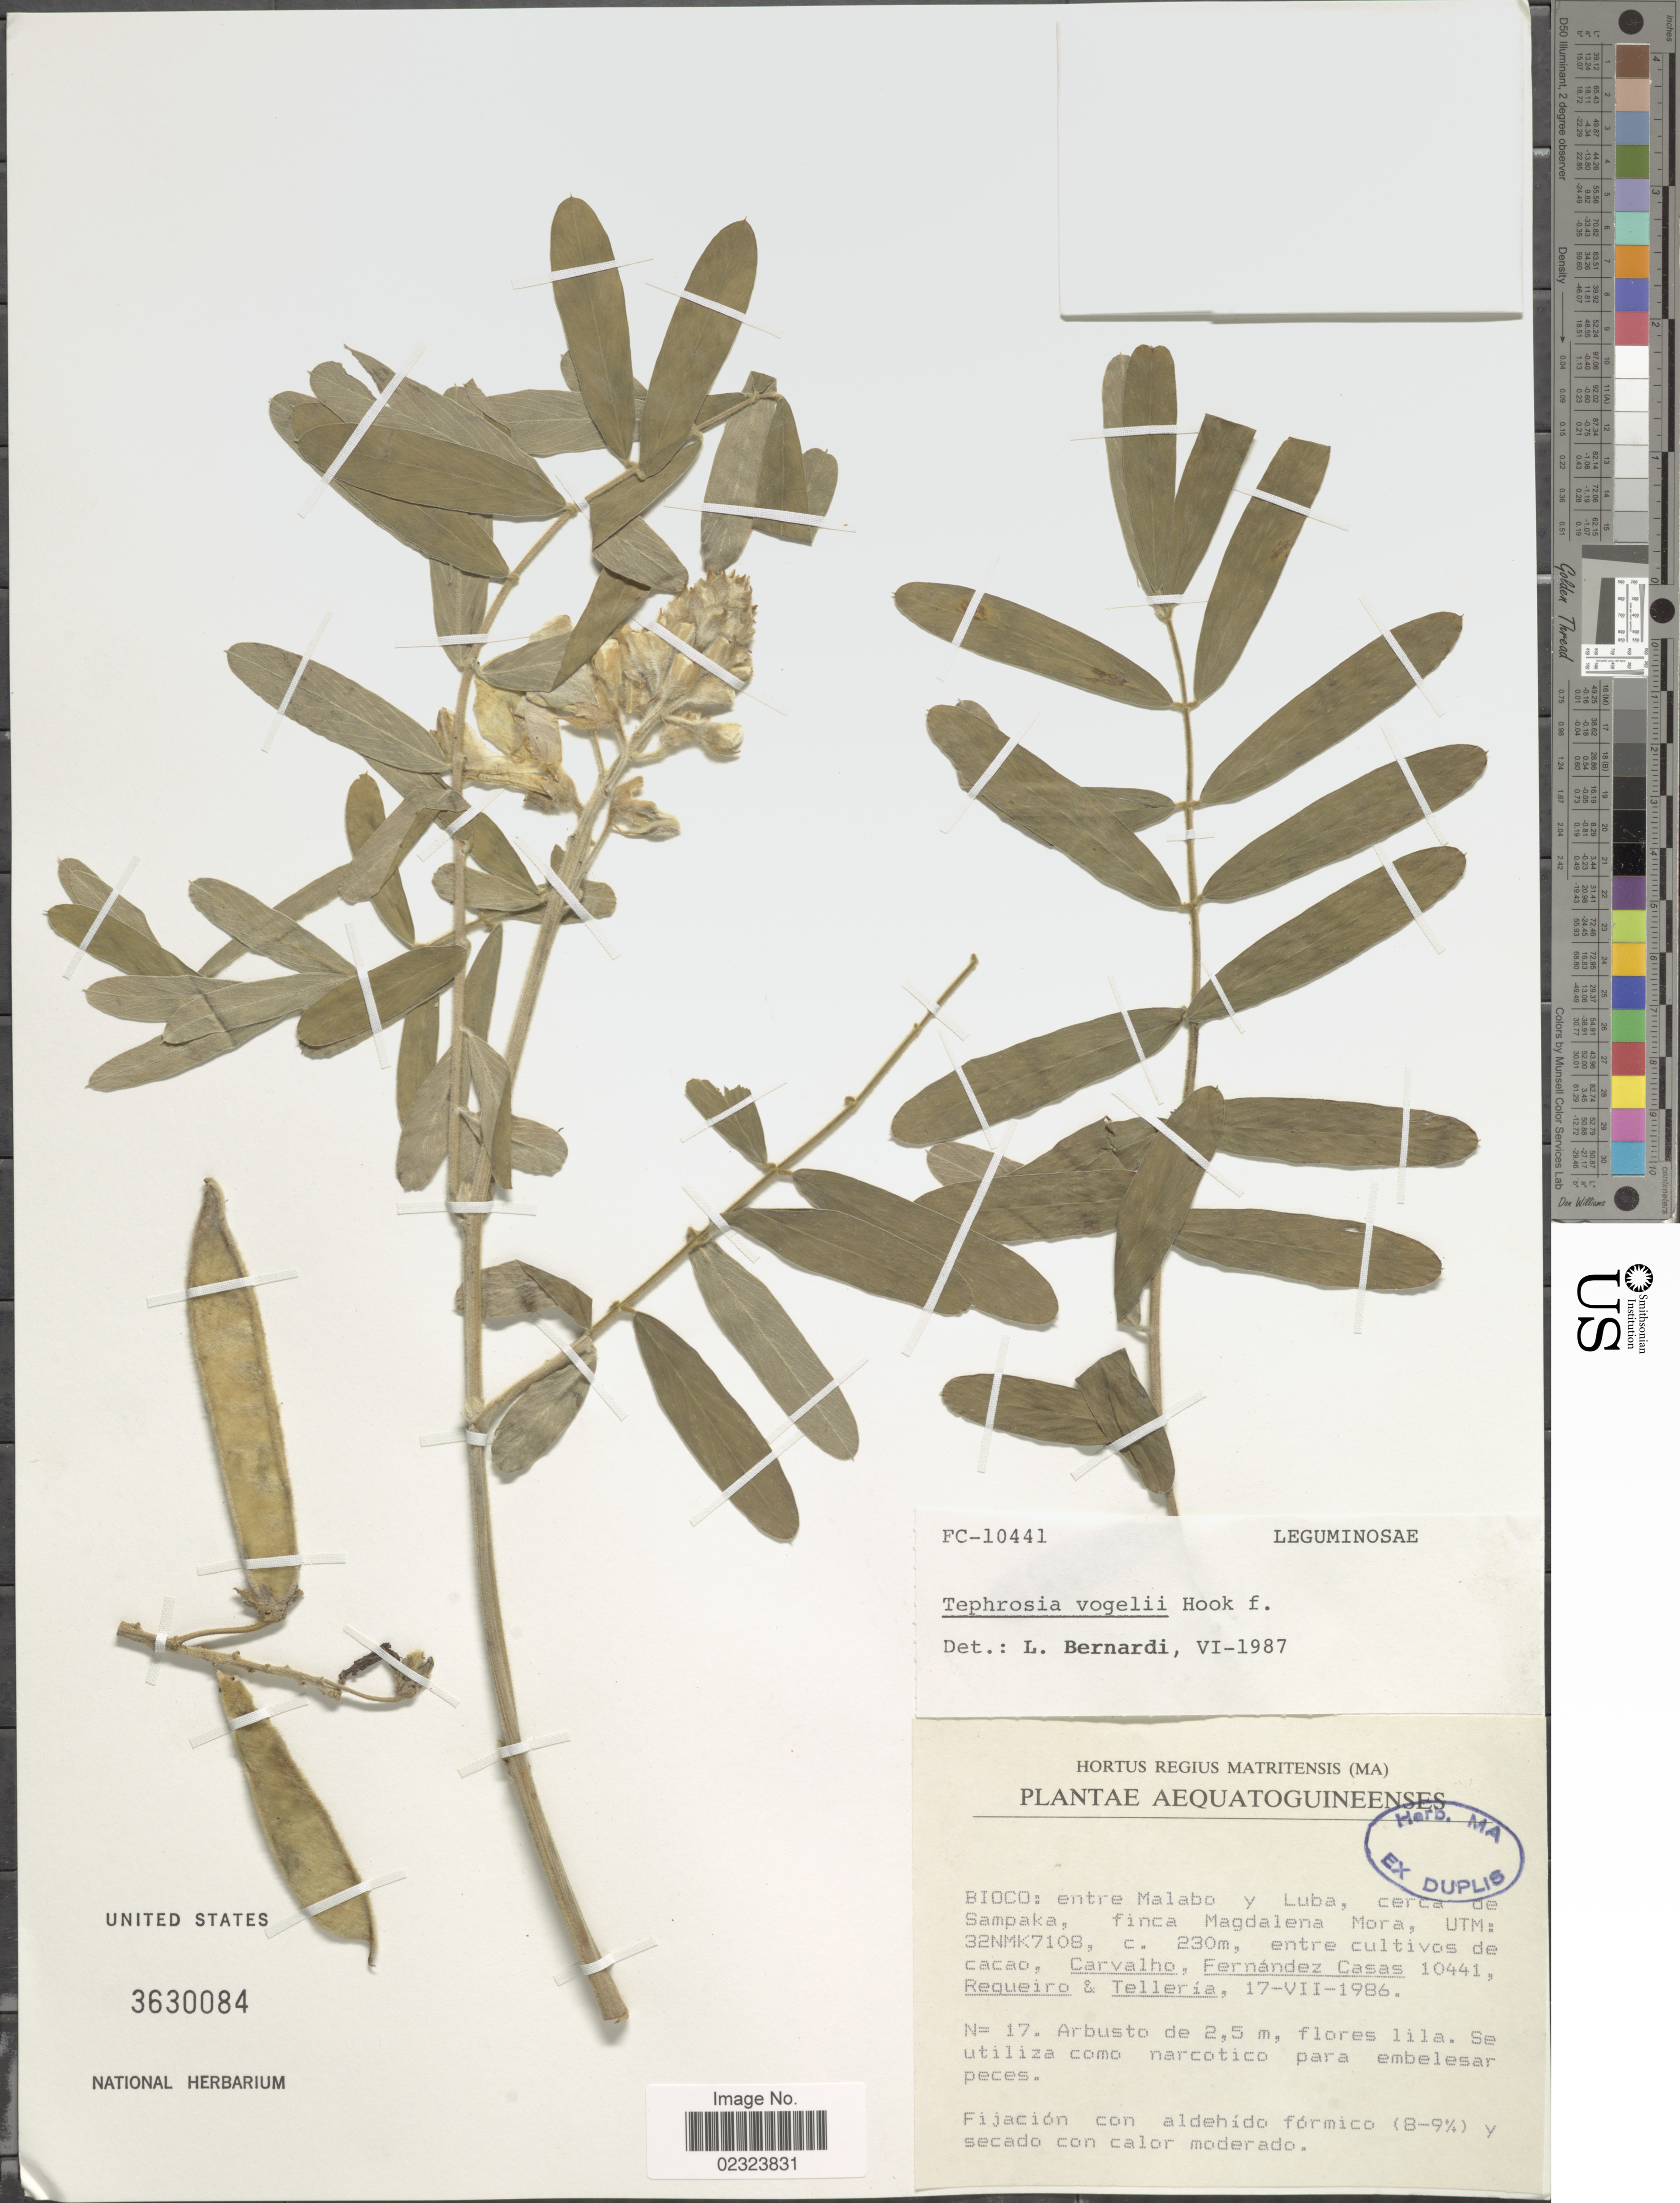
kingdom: Plantae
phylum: Tracheophyta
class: Magnoliopsida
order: Fabales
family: Fabaceae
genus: Tephrosia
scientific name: Tephrosia vogelii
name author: Hook. f.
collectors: Carvalho, --, F. Casas, Requeiro, -- & -. Telleria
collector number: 10441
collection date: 1986-07-17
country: Equatorial Guinea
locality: Bioco: entre Malabo y Luba, cerca de Sampaka, finca Magdalena Mora, UTM: 32NMK7108, c. 230m, entre cultivados de cacao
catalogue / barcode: US 3630084